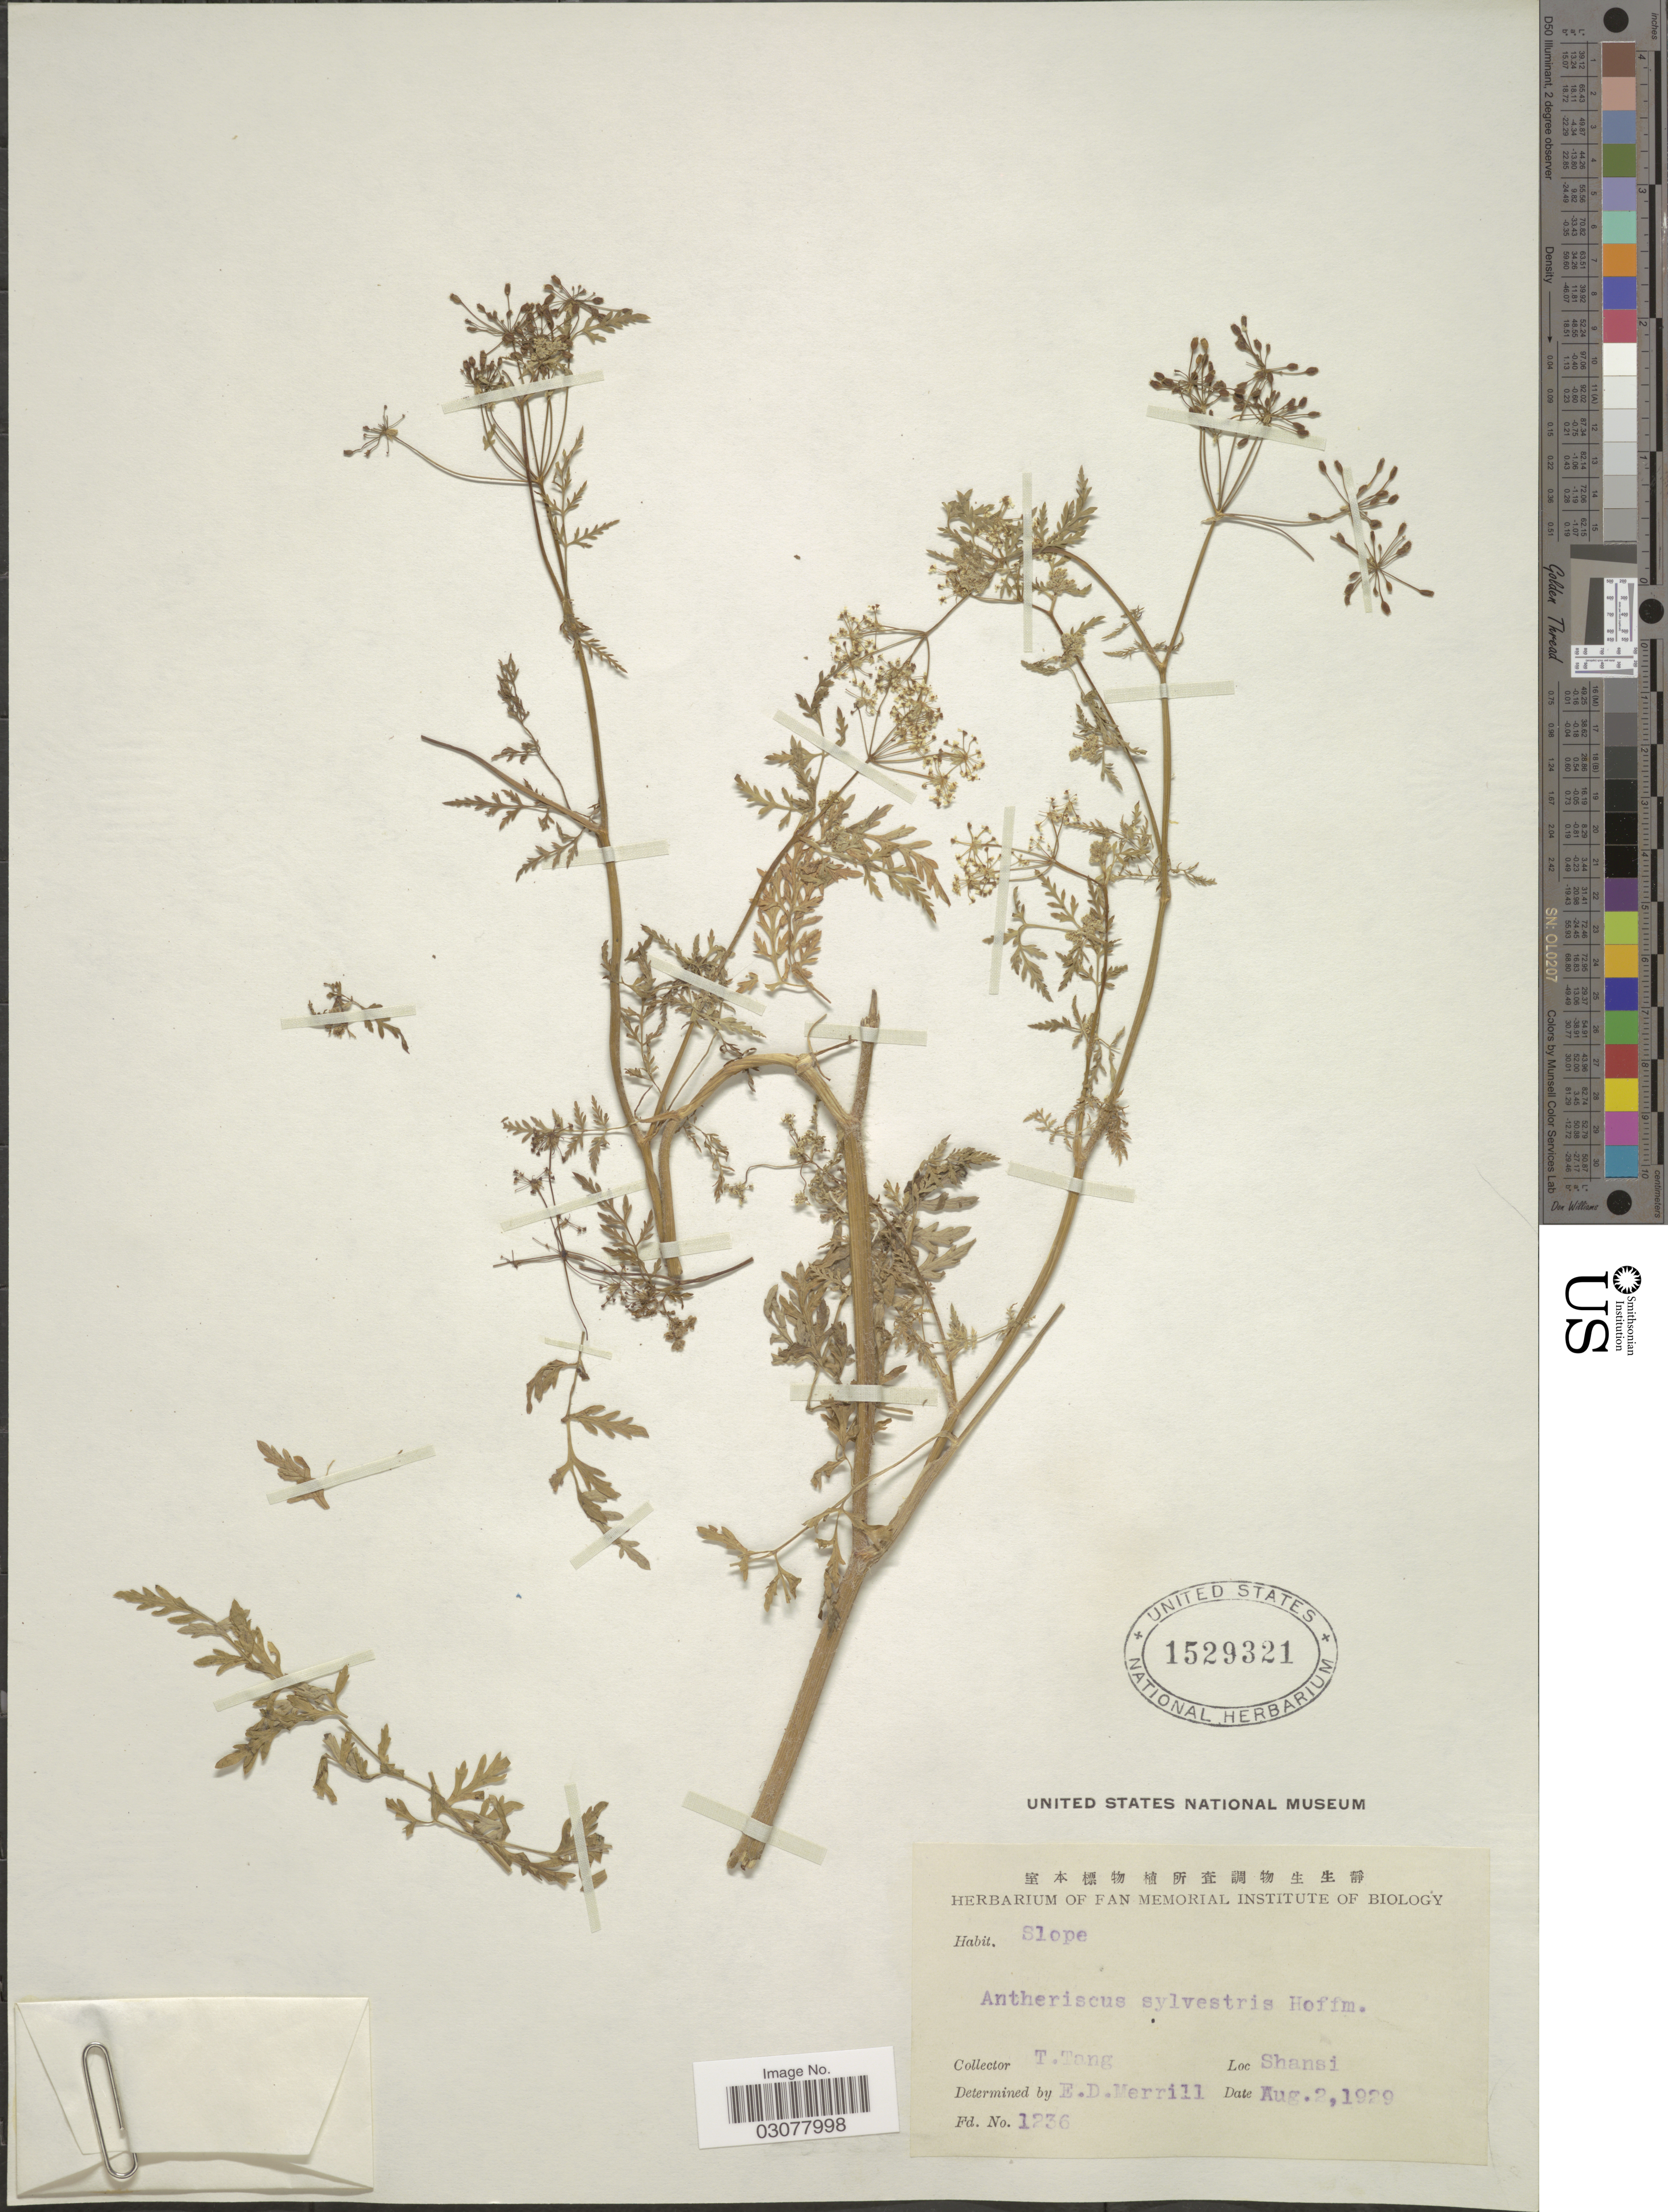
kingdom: Plantae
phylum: Tracheophyta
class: Magnoliopsida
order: Apiales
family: Apiaceae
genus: Anthriscus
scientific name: Anthriscus sylvestris subsp. sylvestris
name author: (L.) Hoffm.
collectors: T. Tang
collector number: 1236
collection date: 1929-08-02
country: China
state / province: Shanxi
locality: Shansi.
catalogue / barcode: US 1529321